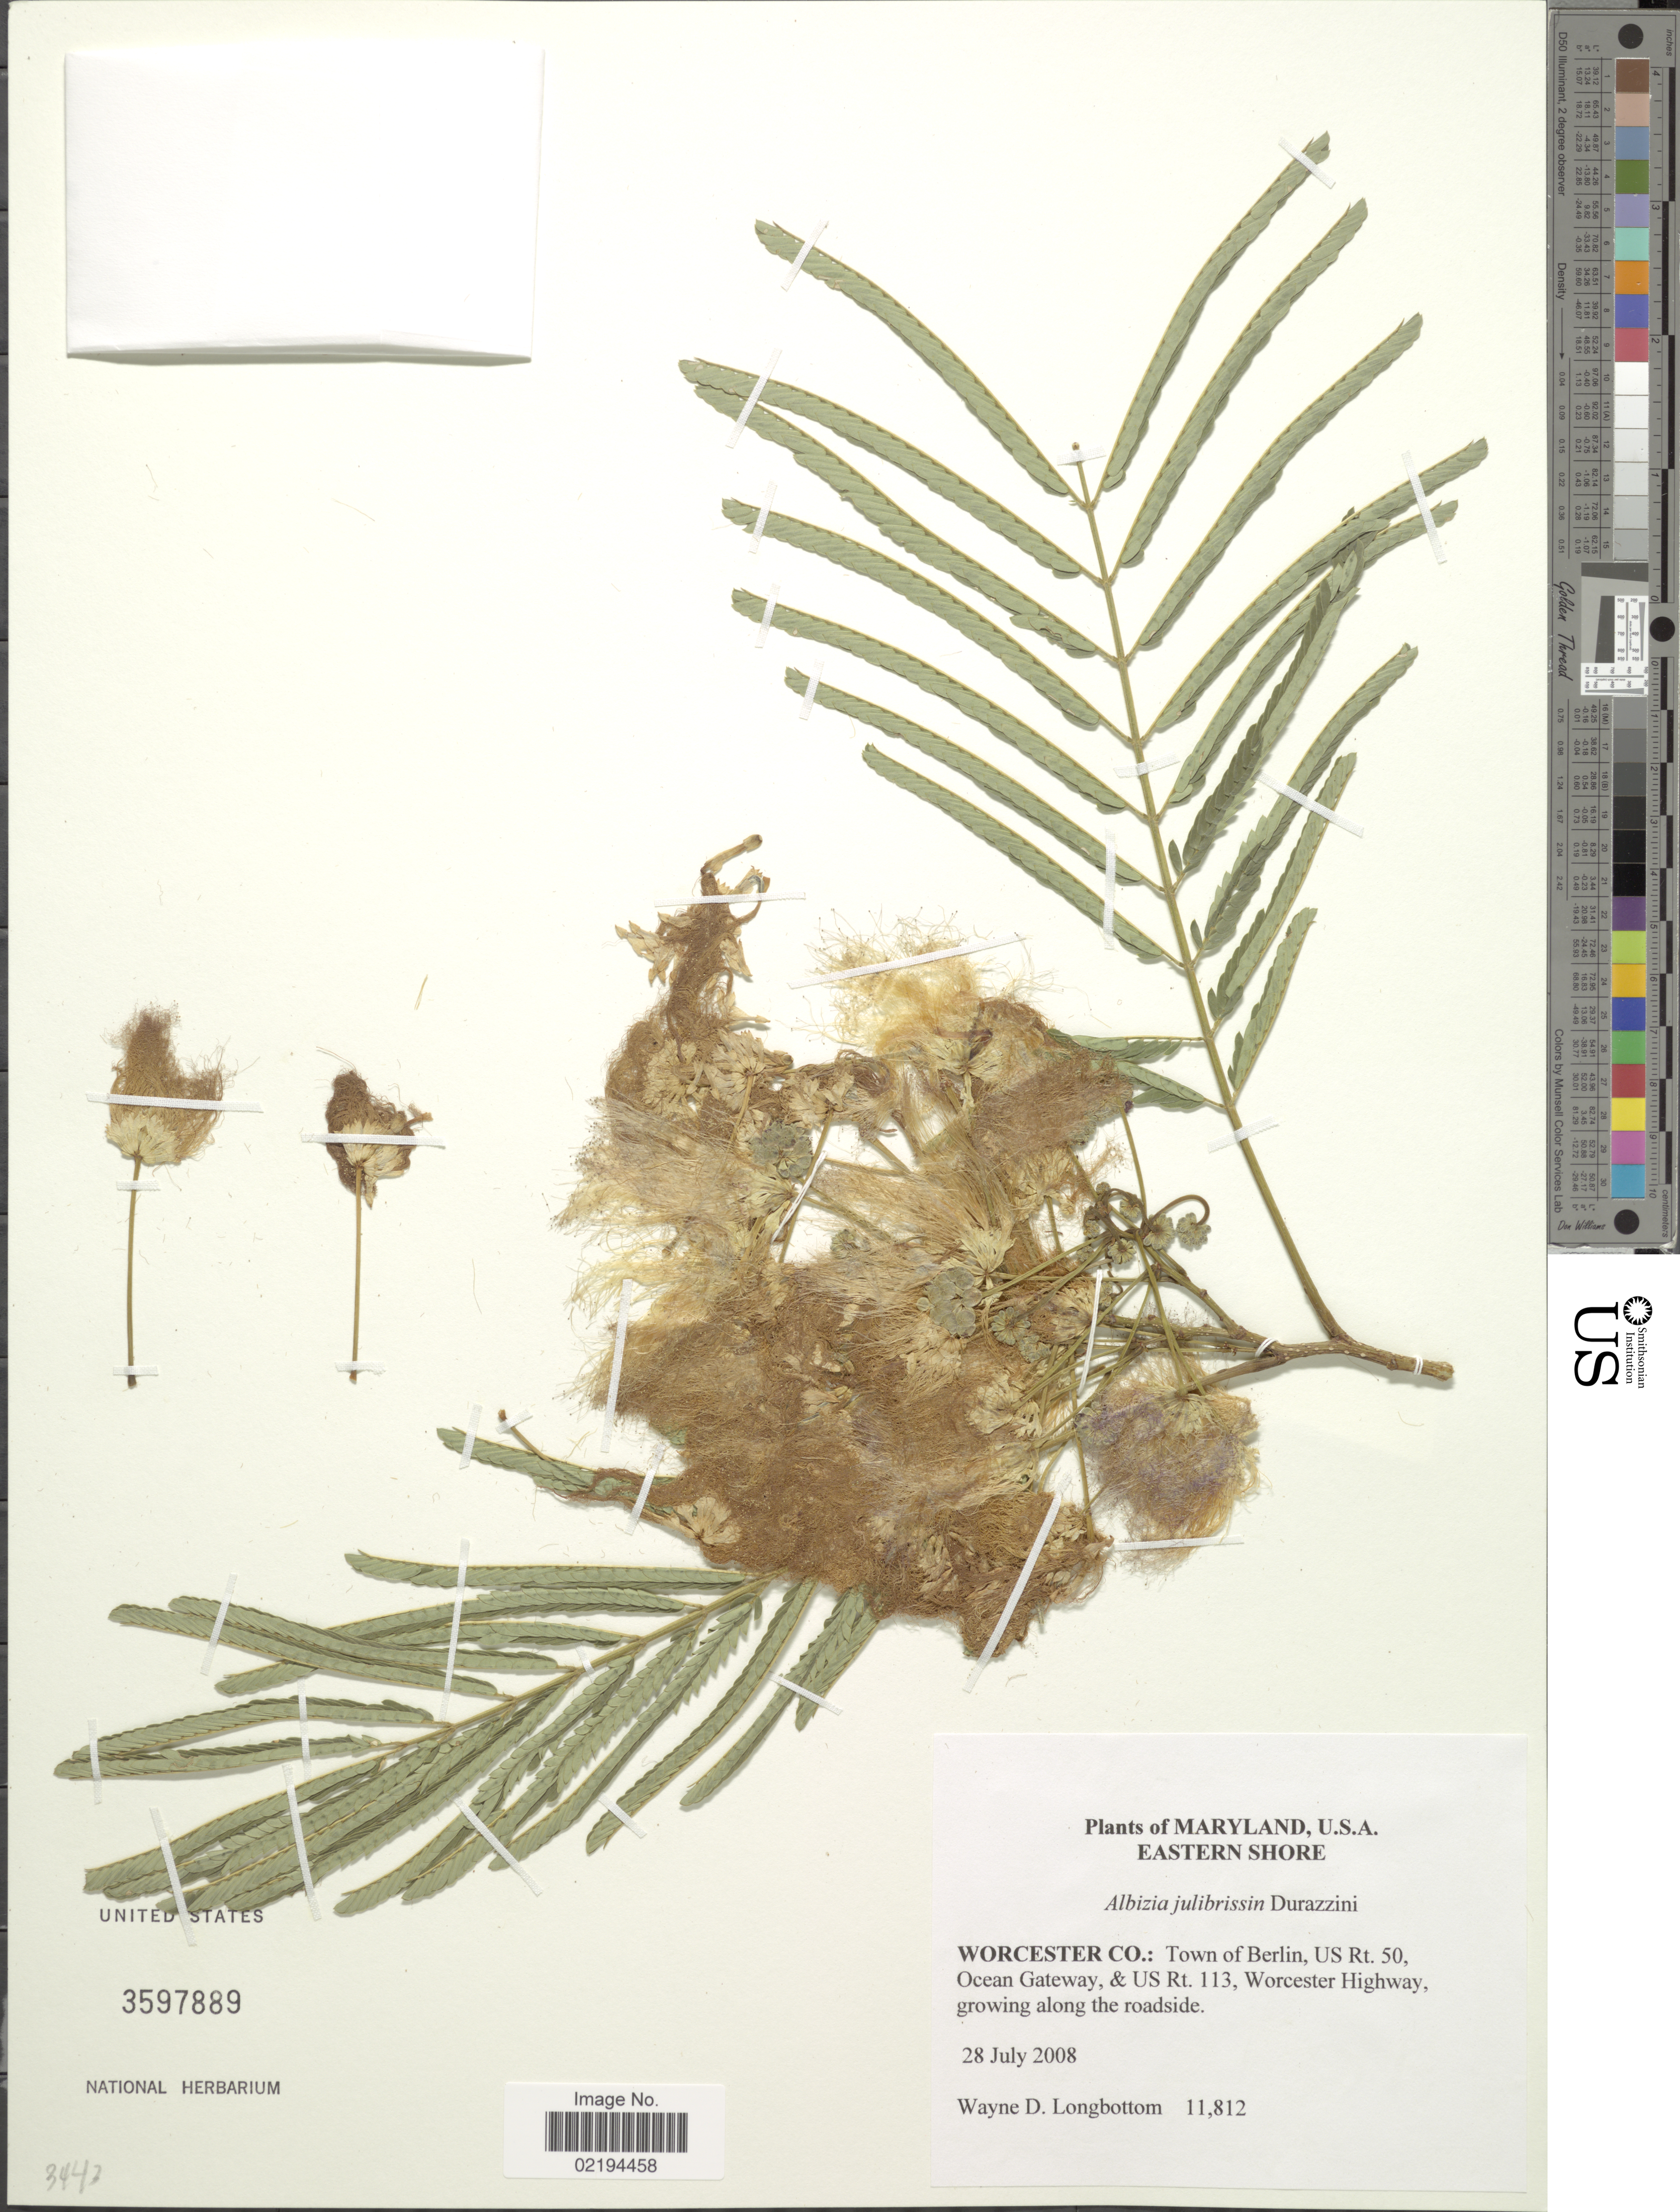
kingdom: Plantae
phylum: Tracheophyta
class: Magnoliopsida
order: Fabales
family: Fabaceae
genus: Albizia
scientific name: Albizia julibrissin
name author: Durazz.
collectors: W. D. Longbottom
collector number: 11812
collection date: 2008-07-28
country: United States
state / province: Maryland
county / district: Worcester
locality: Eastern shore, Worcester Co.: Town of Berlin, US Rt. 50, Ocean Gateway, & US Rt. 113, Worcester Highway, growing along the roadside.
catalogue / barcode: US 3597889